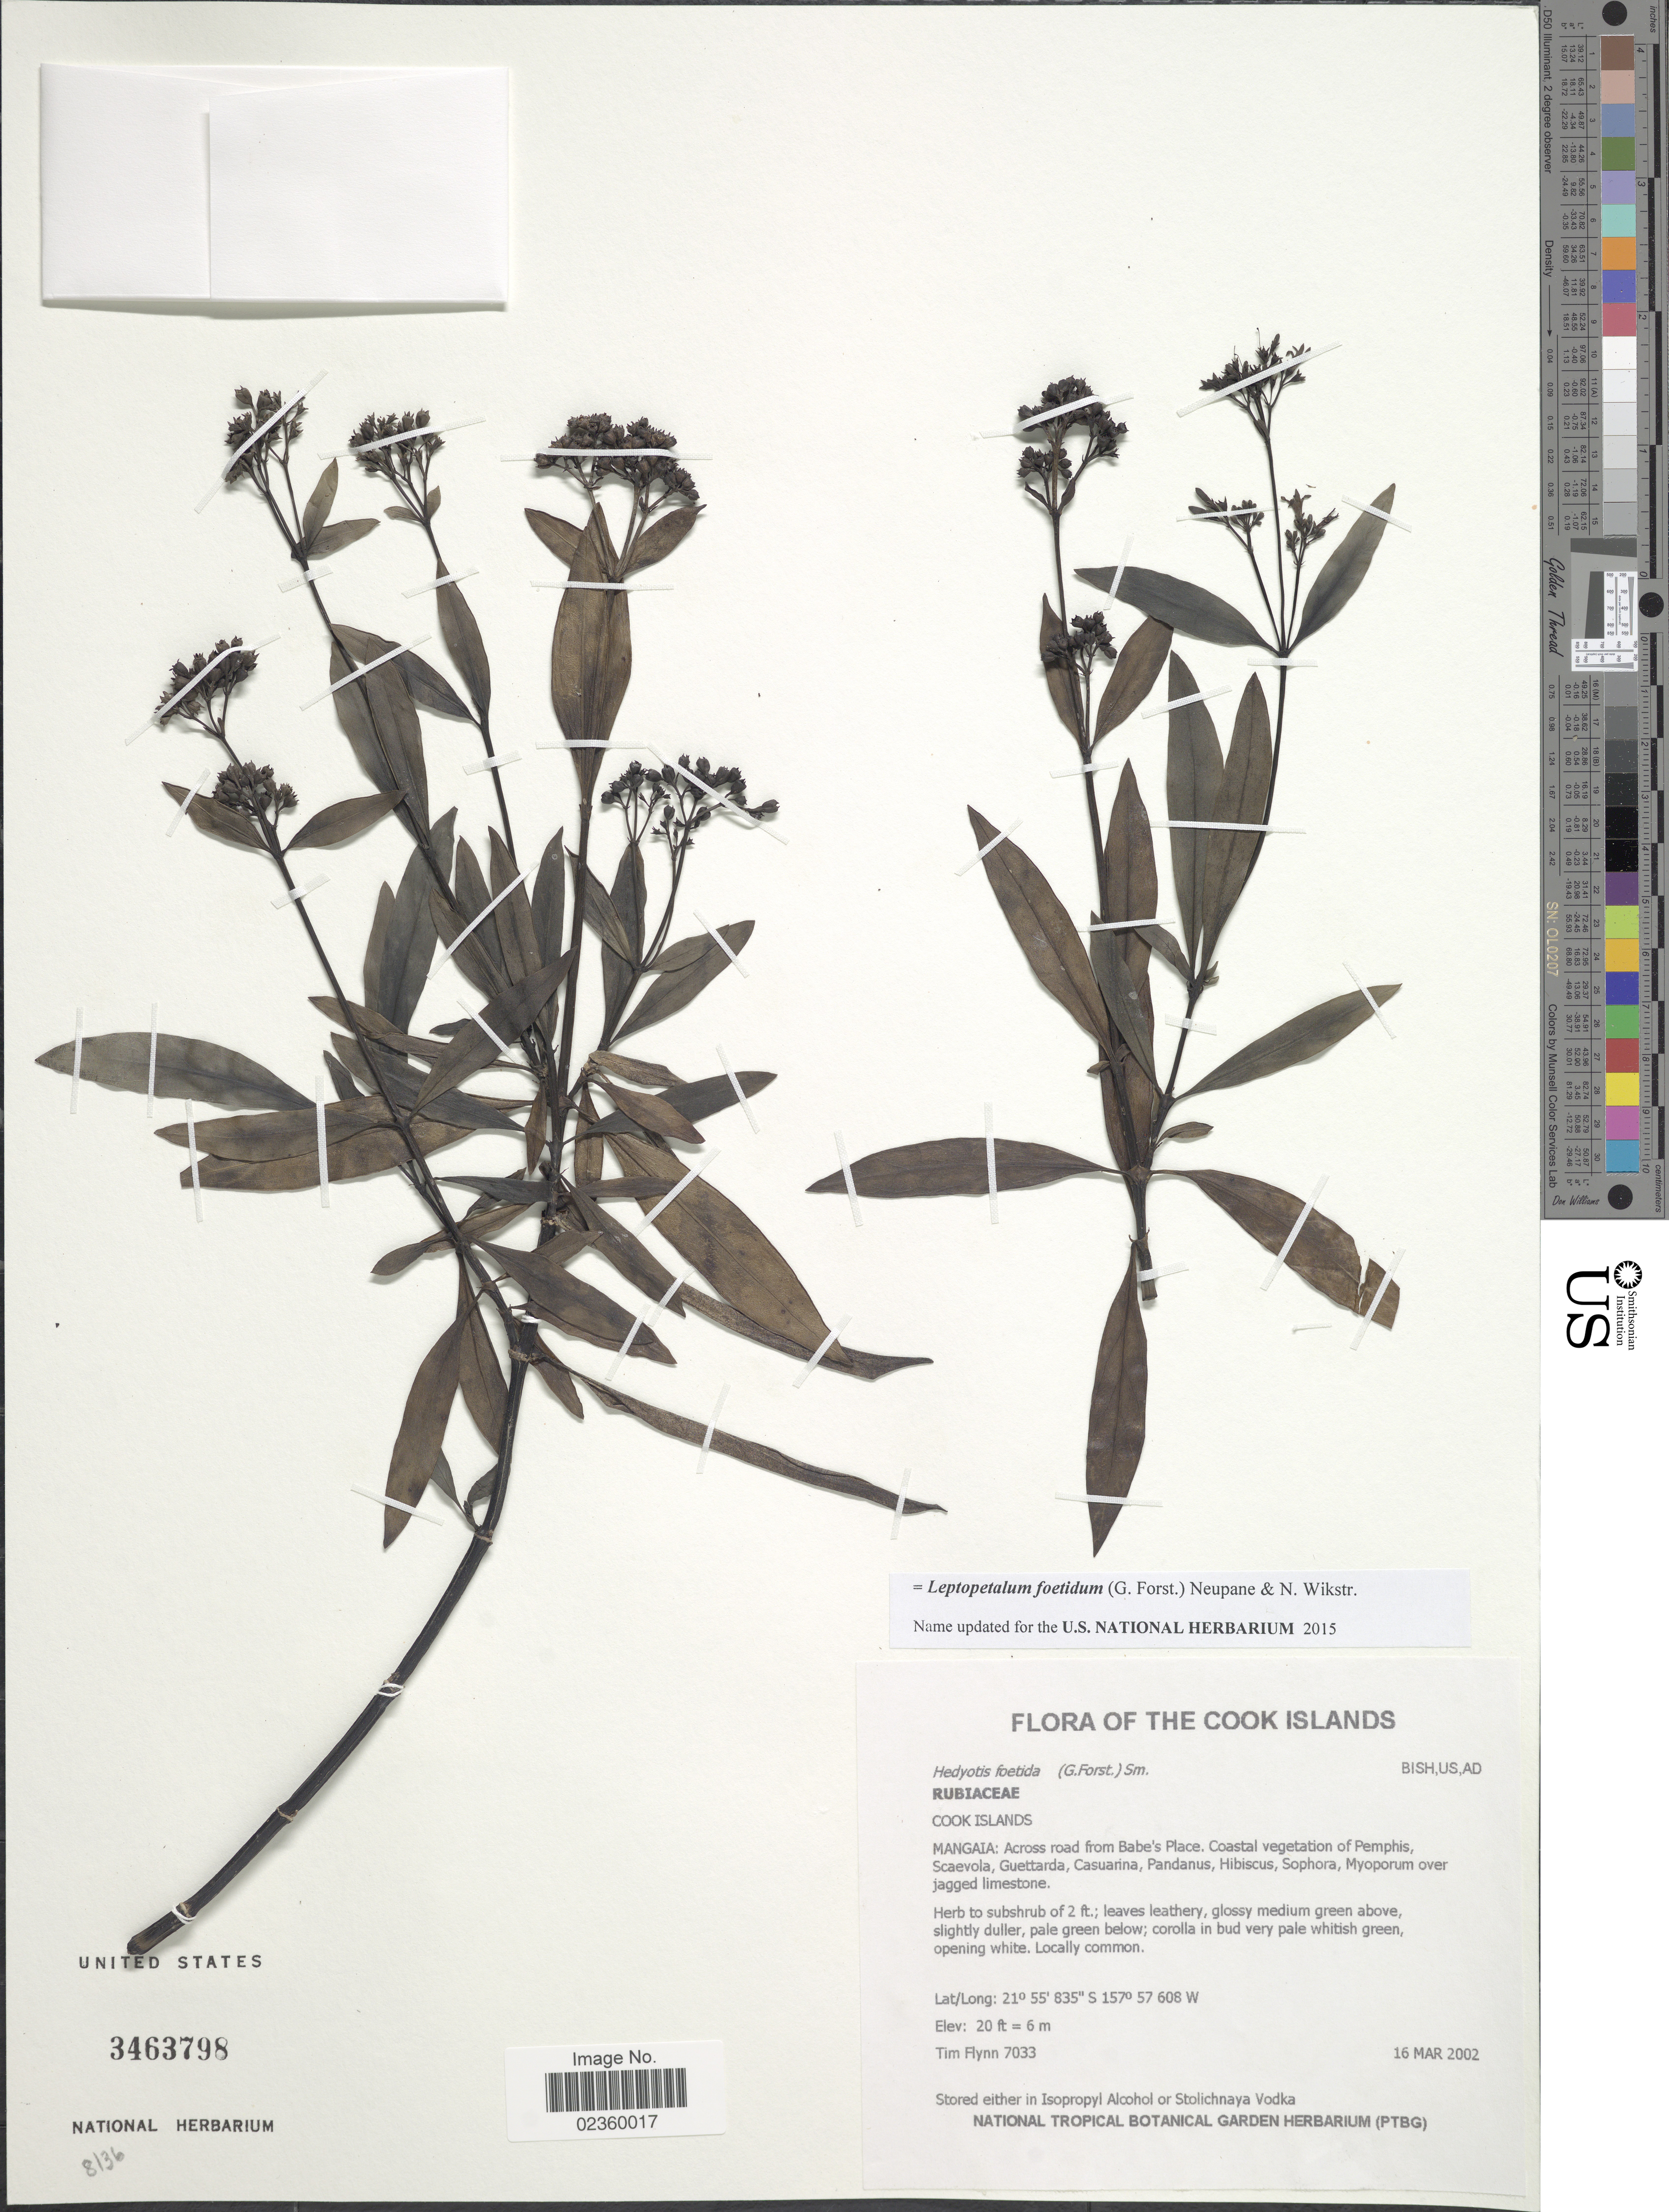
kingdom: Plantae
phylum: Tracheophyta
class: Magnoliopsida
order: Gentianales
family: Rubiaceae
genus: Leptopetalum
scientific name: Leptopetalum foetidum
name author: (G. Forst.) Neupane & N. Wikstr.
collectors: T. Flynn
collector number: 7033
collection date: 2002-03-16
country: Cook Islands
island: Mangaia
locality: Across road from Babe's Place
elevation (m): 6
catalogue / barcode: US 3463798